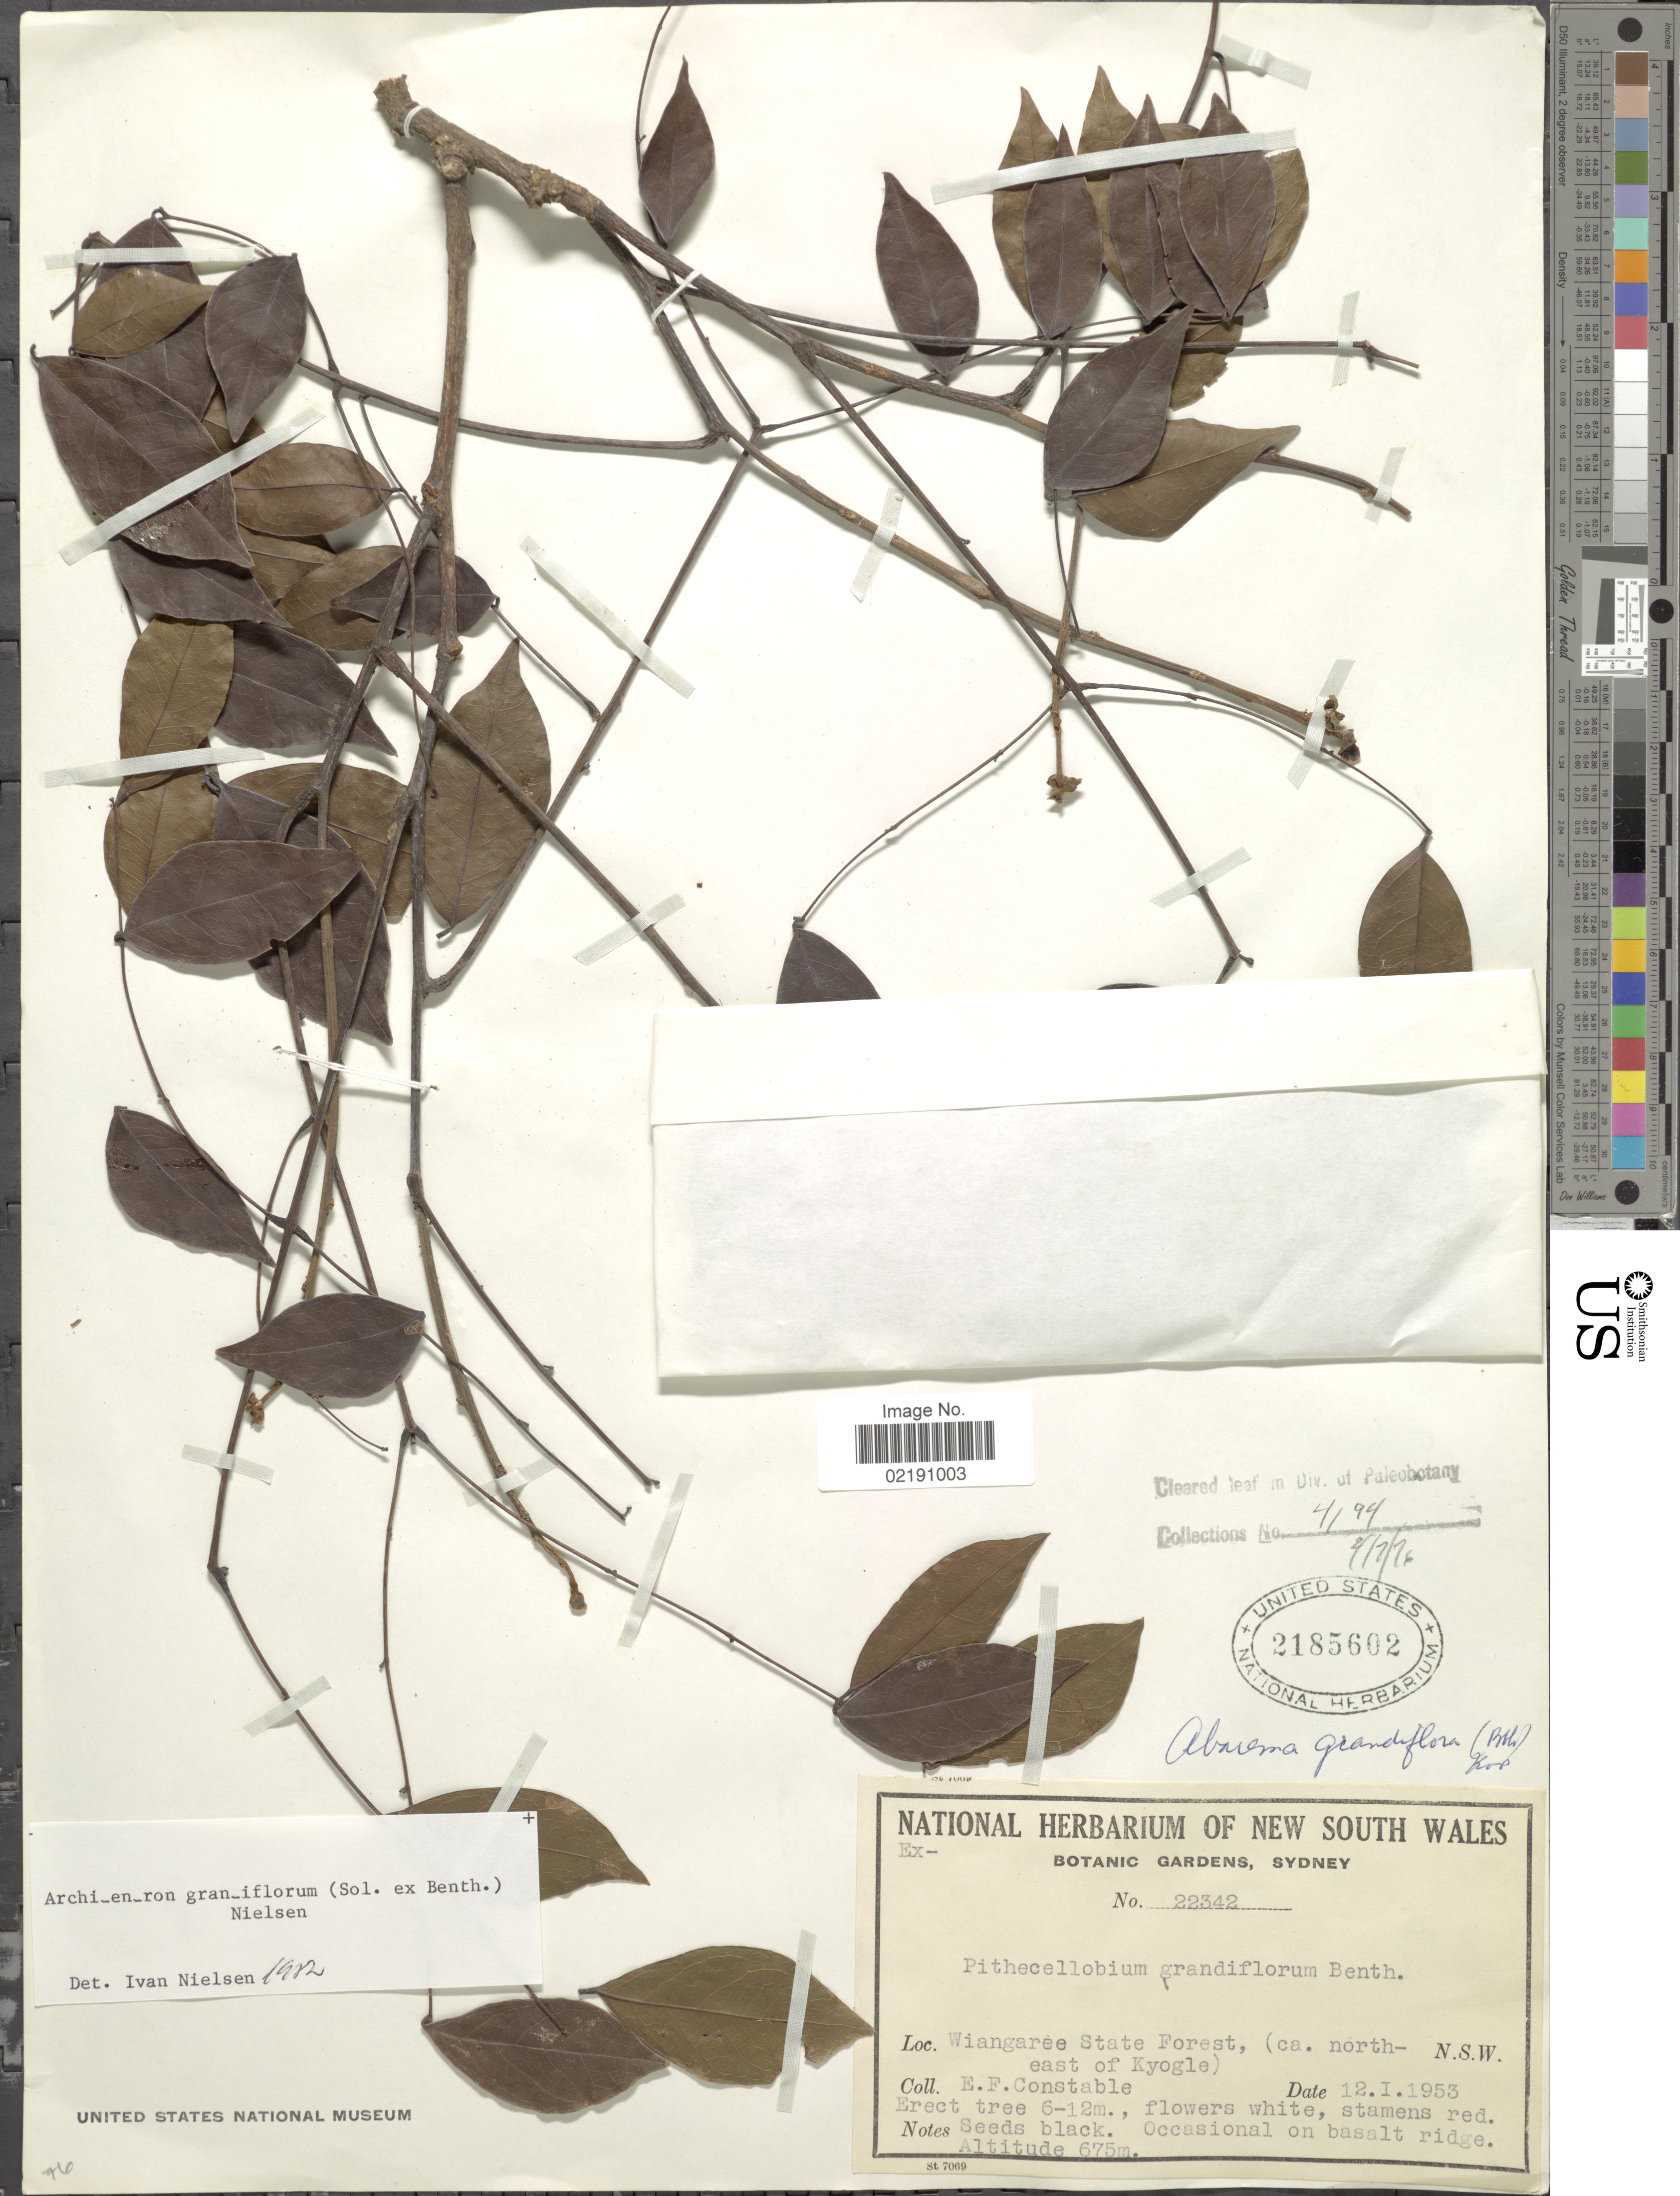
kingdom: Plantae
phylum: Tracheophyta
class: Magnoliopsida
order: Fabales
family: Fabaceae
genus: Archidendron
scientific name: Archidendron grandiflorum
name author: (Benth.) I.C. Nielsen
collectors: E. F. Constable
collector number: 22342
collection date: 1953-01-12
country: Australia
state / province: New South Wales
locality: Wiangaree State Forest, (ca. north-east of Kyogle). N.S.W.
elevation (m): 675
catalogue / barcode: US 2185602